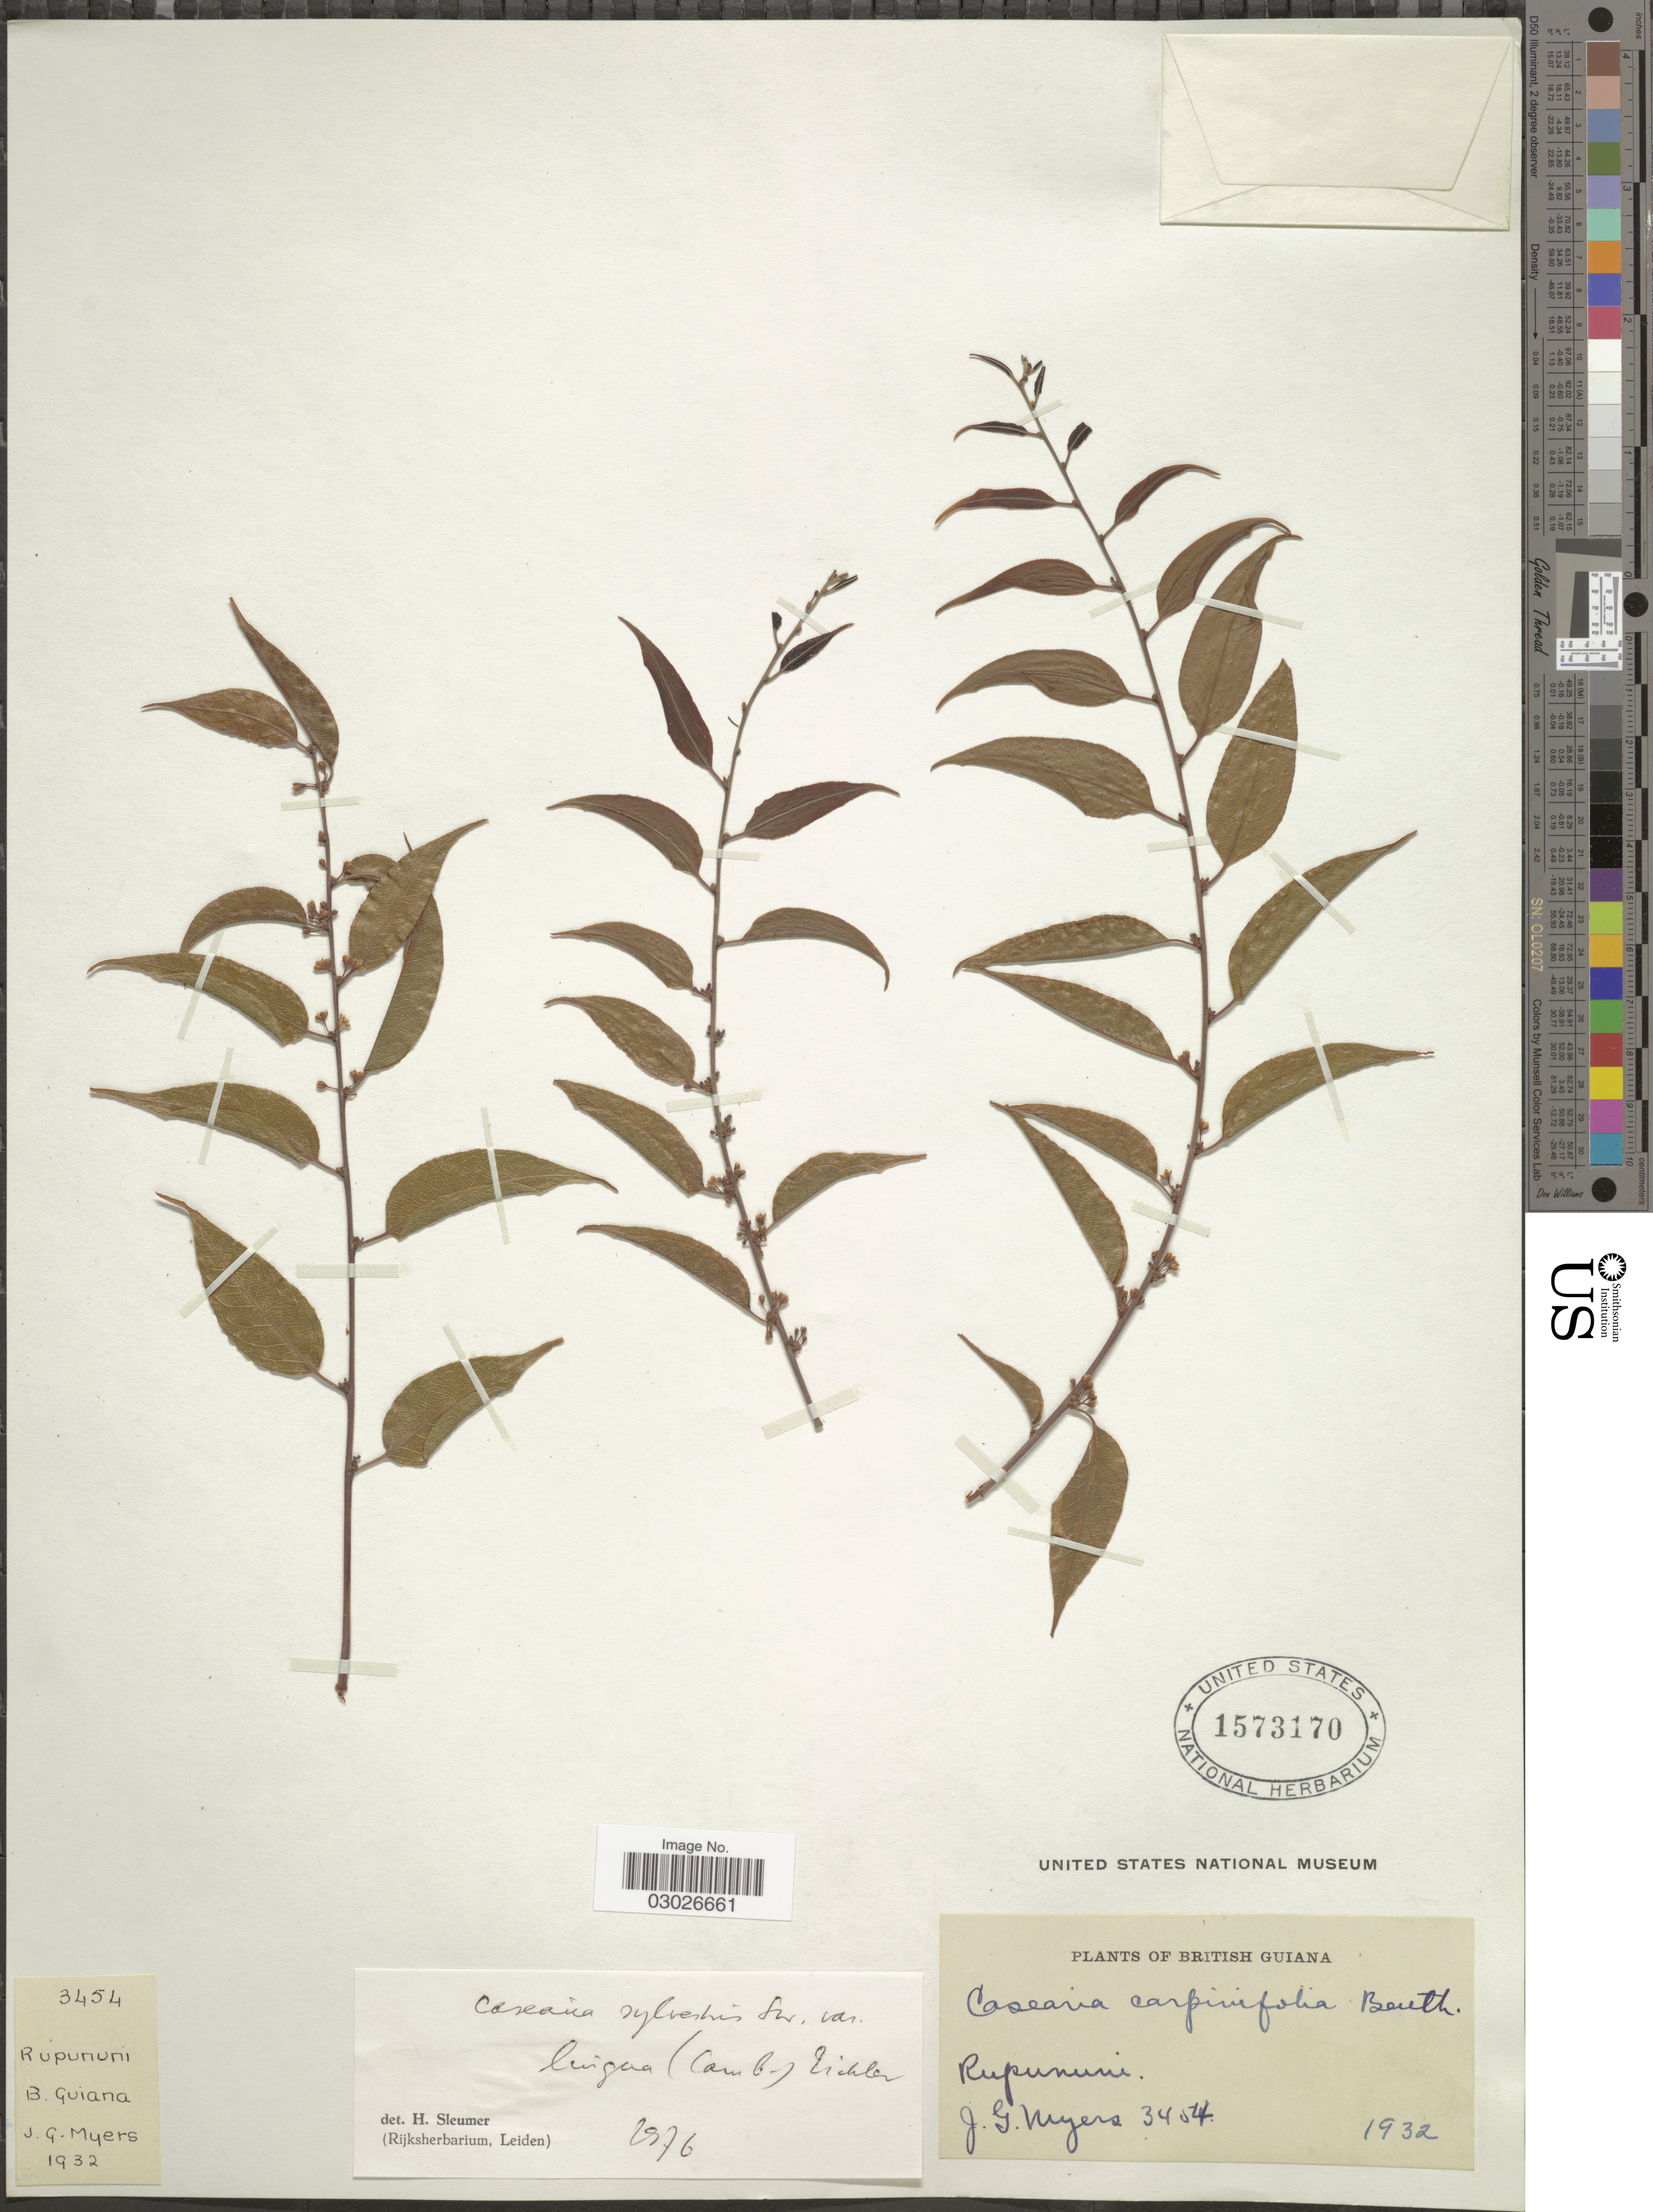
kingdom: Plantae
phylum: Tracheophyta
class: Magnoliopsida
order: Malpighiales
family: Salicaceae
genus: Casearia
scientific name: Casearia sylvestris var. lingua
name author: (Cambess.) Eichler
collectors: J. Myers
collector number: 3454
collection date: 1932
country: Guyana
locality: British Guiana. Rupununi.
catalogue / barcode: US 1573170